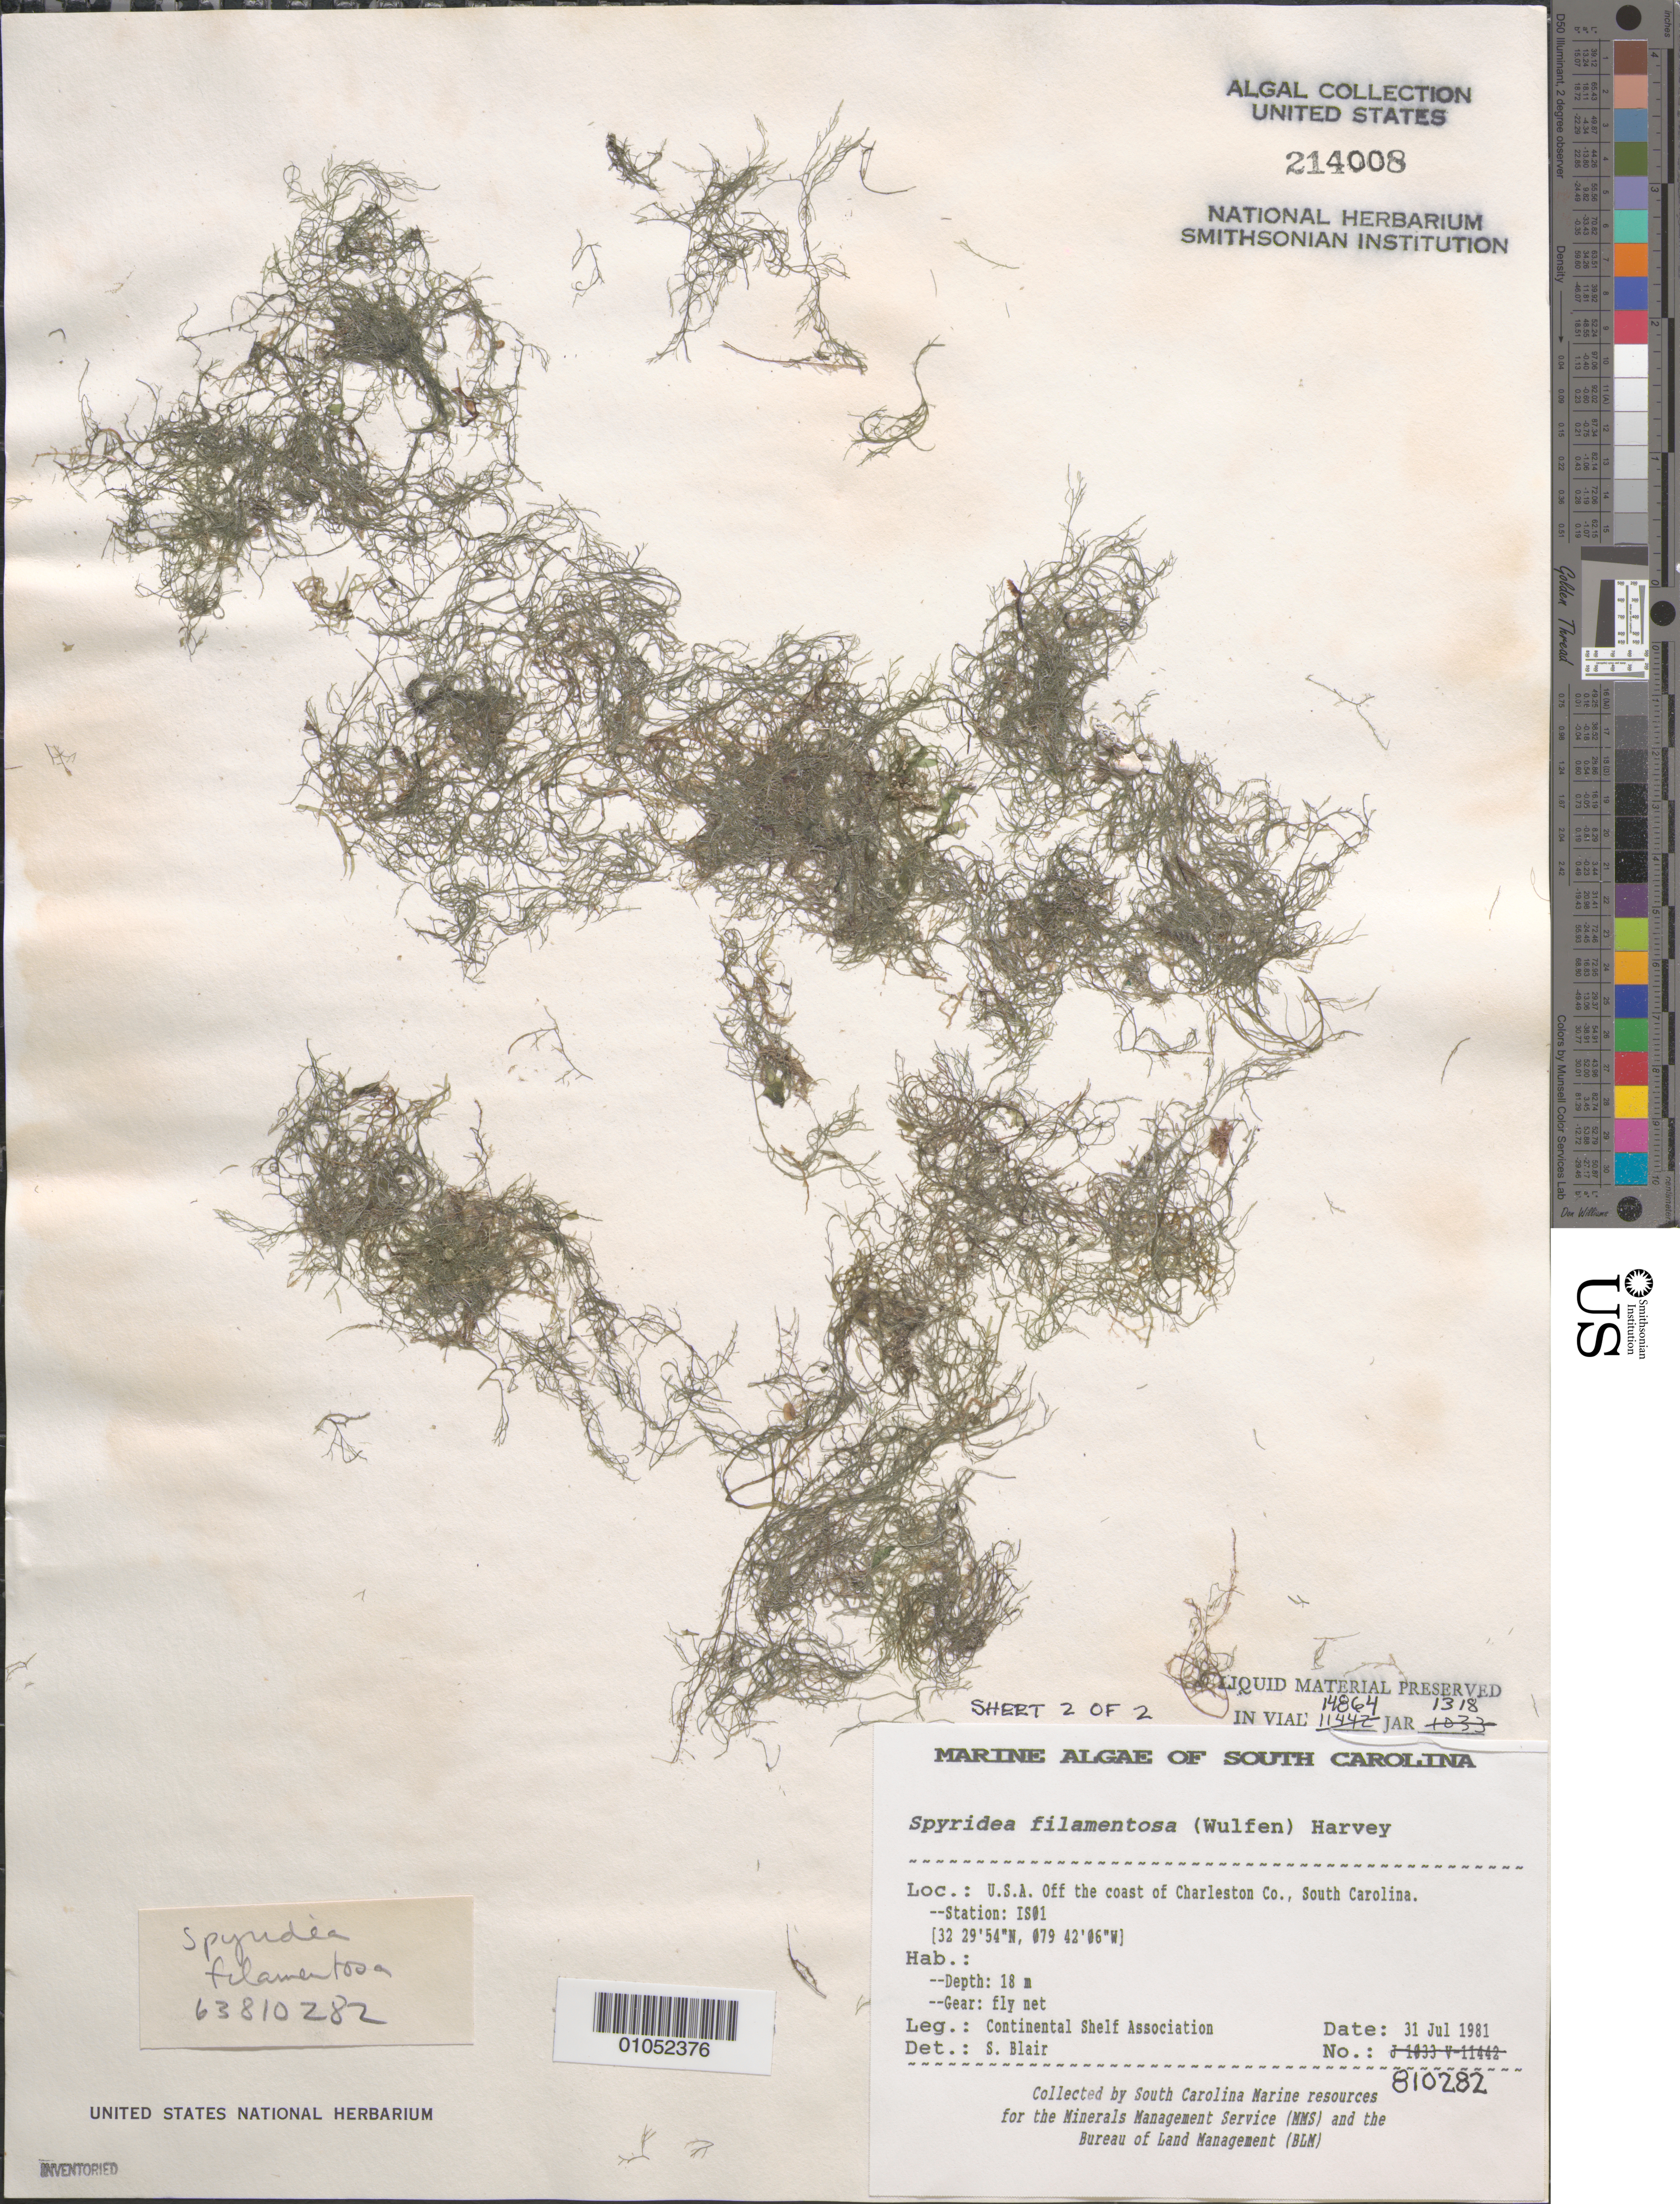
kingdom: Plantae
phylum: Rhodophyta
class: Florideophyceae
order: Ceramiales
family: Spyridiaceae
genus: Spyridia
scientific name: Spyridia filamentosa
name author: (Wulfen) Harv.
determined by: Blair, S. M.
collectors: Continental Shelf Associates for the MMS/BLM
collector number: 810282 (Station IS01)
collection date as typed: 31 Jul 1981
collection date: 1981-07-31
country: United States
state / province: South Carolina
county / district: Charleston County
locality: Off the coast of Charleston County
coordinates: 32 29'54" N, 079 42'06" W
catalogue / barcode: US 214008